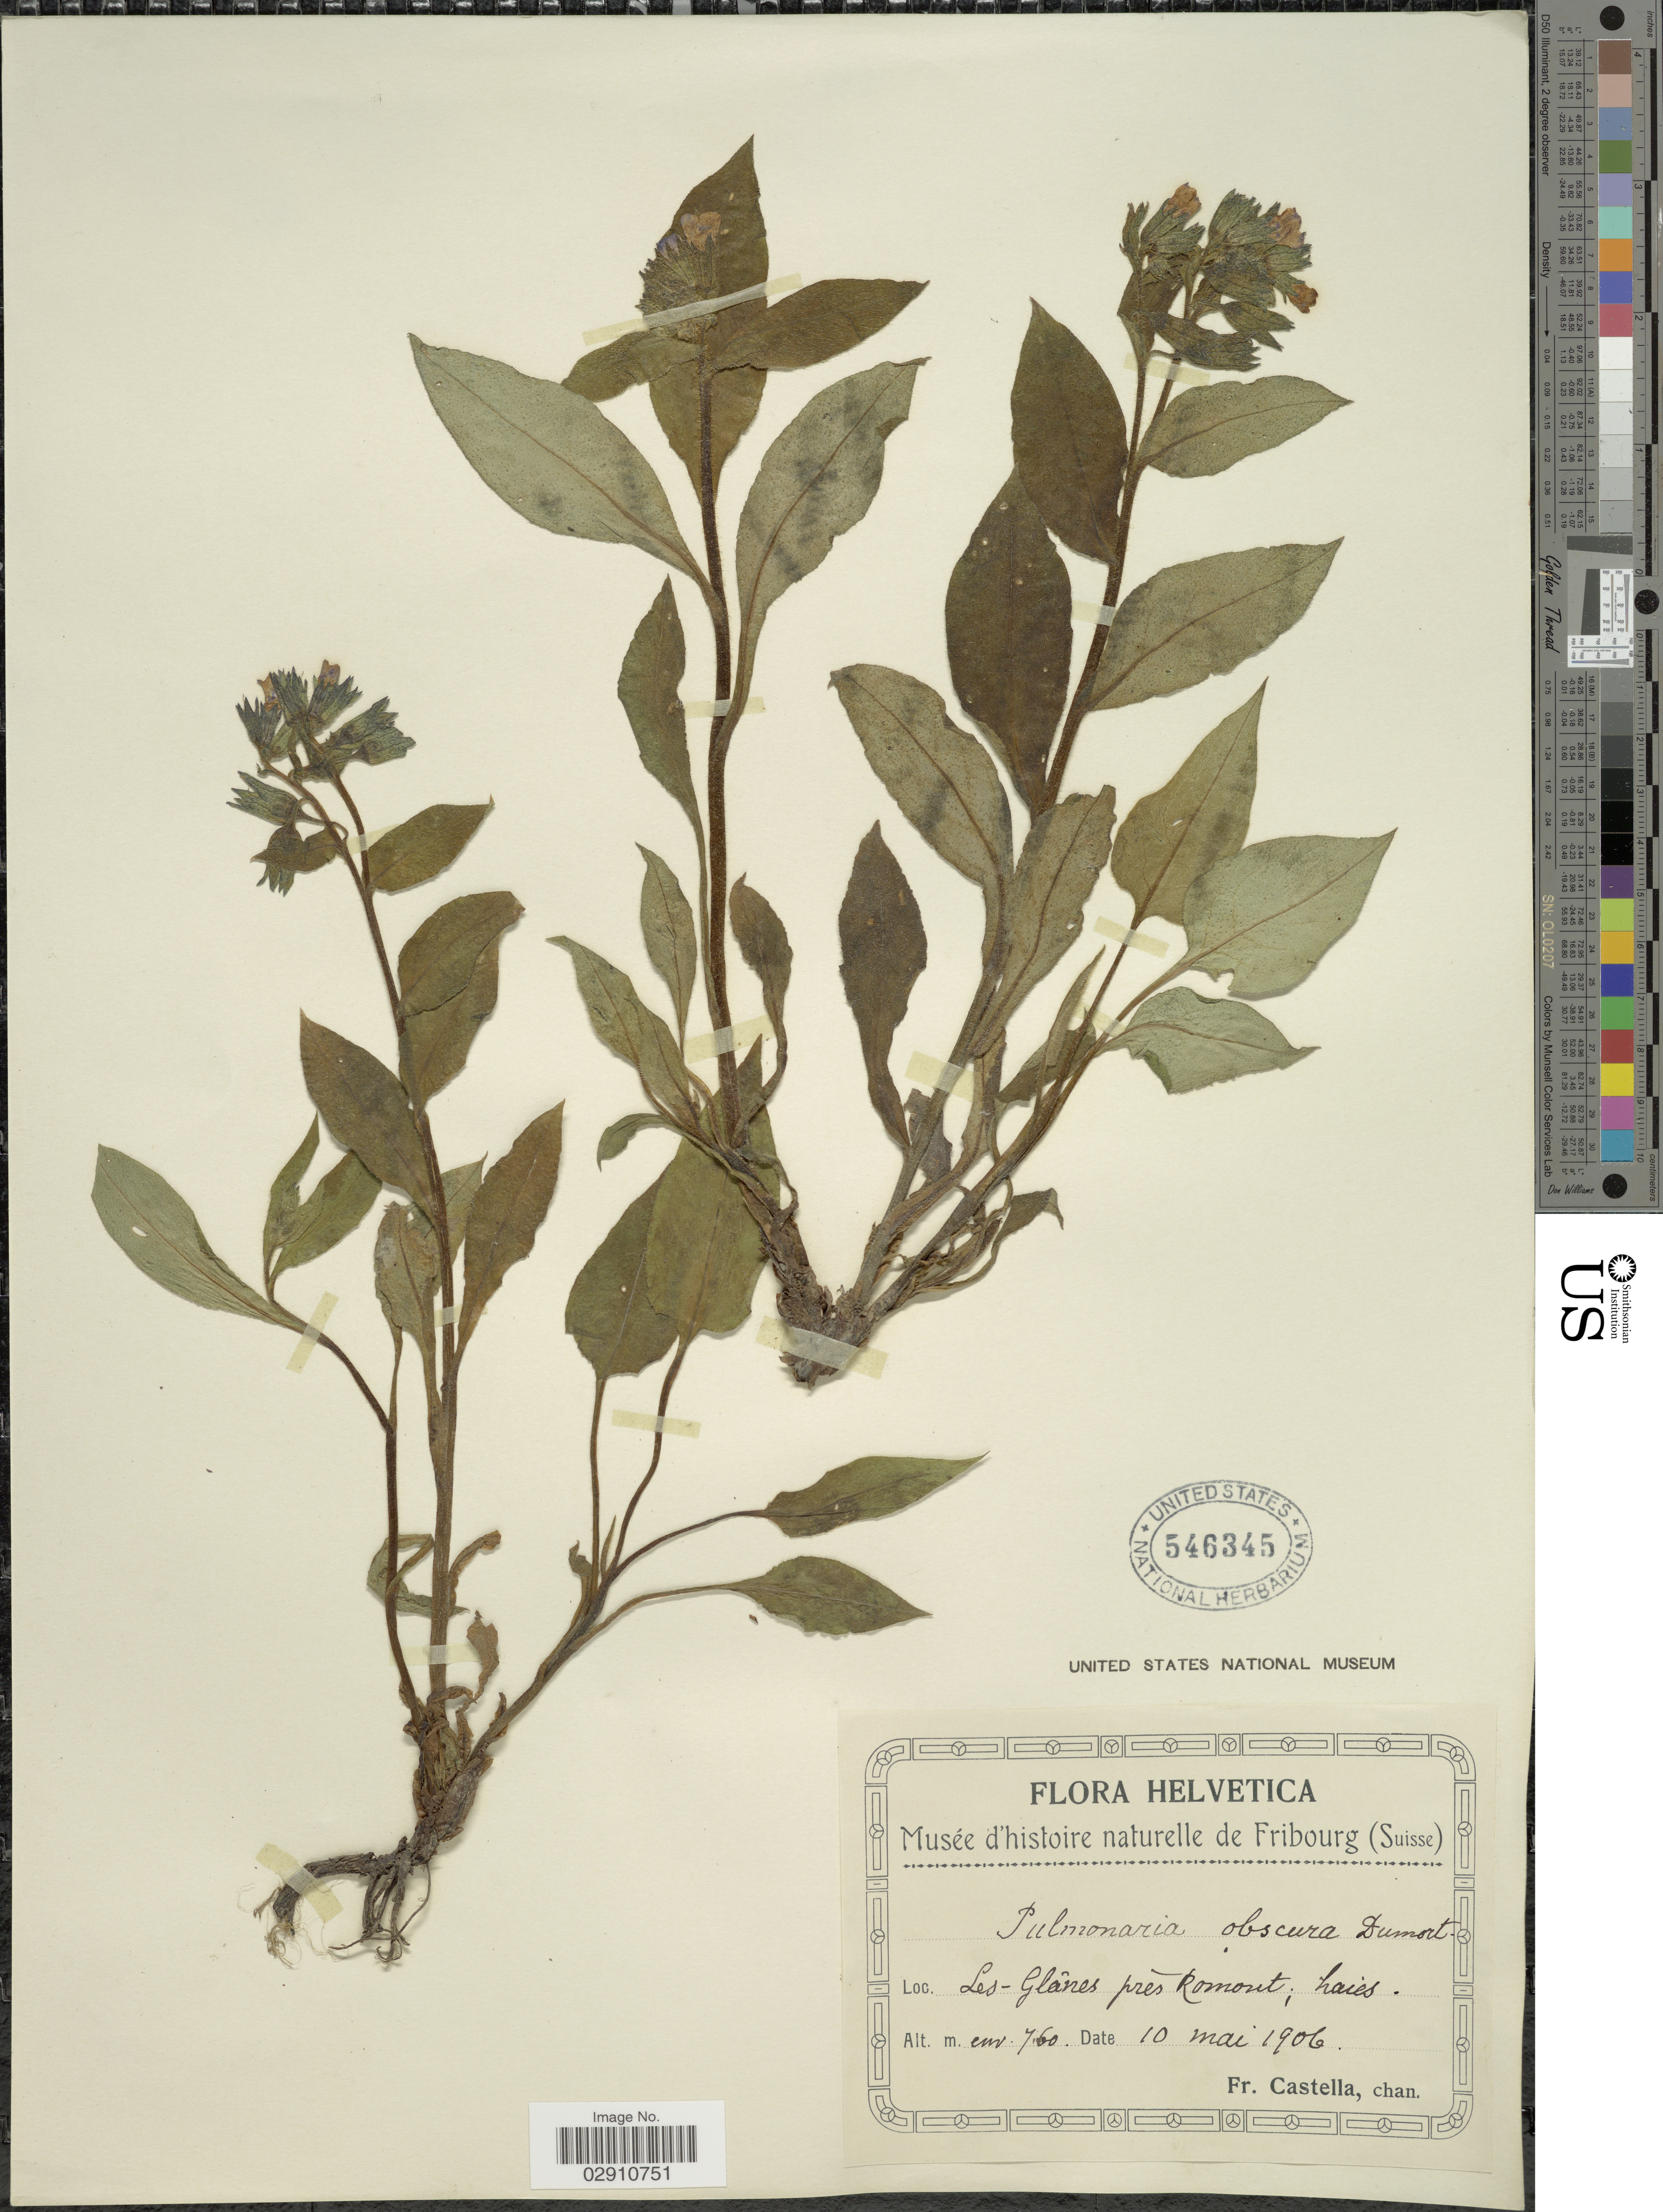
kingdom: Plantae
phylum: Tracheophyta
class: Magnoliopsida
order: Boraginales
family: Boraginaceae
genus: Pulmonaria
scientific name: Pulmonaria obscura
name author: Dumort.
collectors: Fr. Castella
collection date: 1906-05-10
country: Switzerland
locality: Helvetica. Les-Glañes près Romont, haies.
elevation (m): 760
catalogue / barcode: US 546345